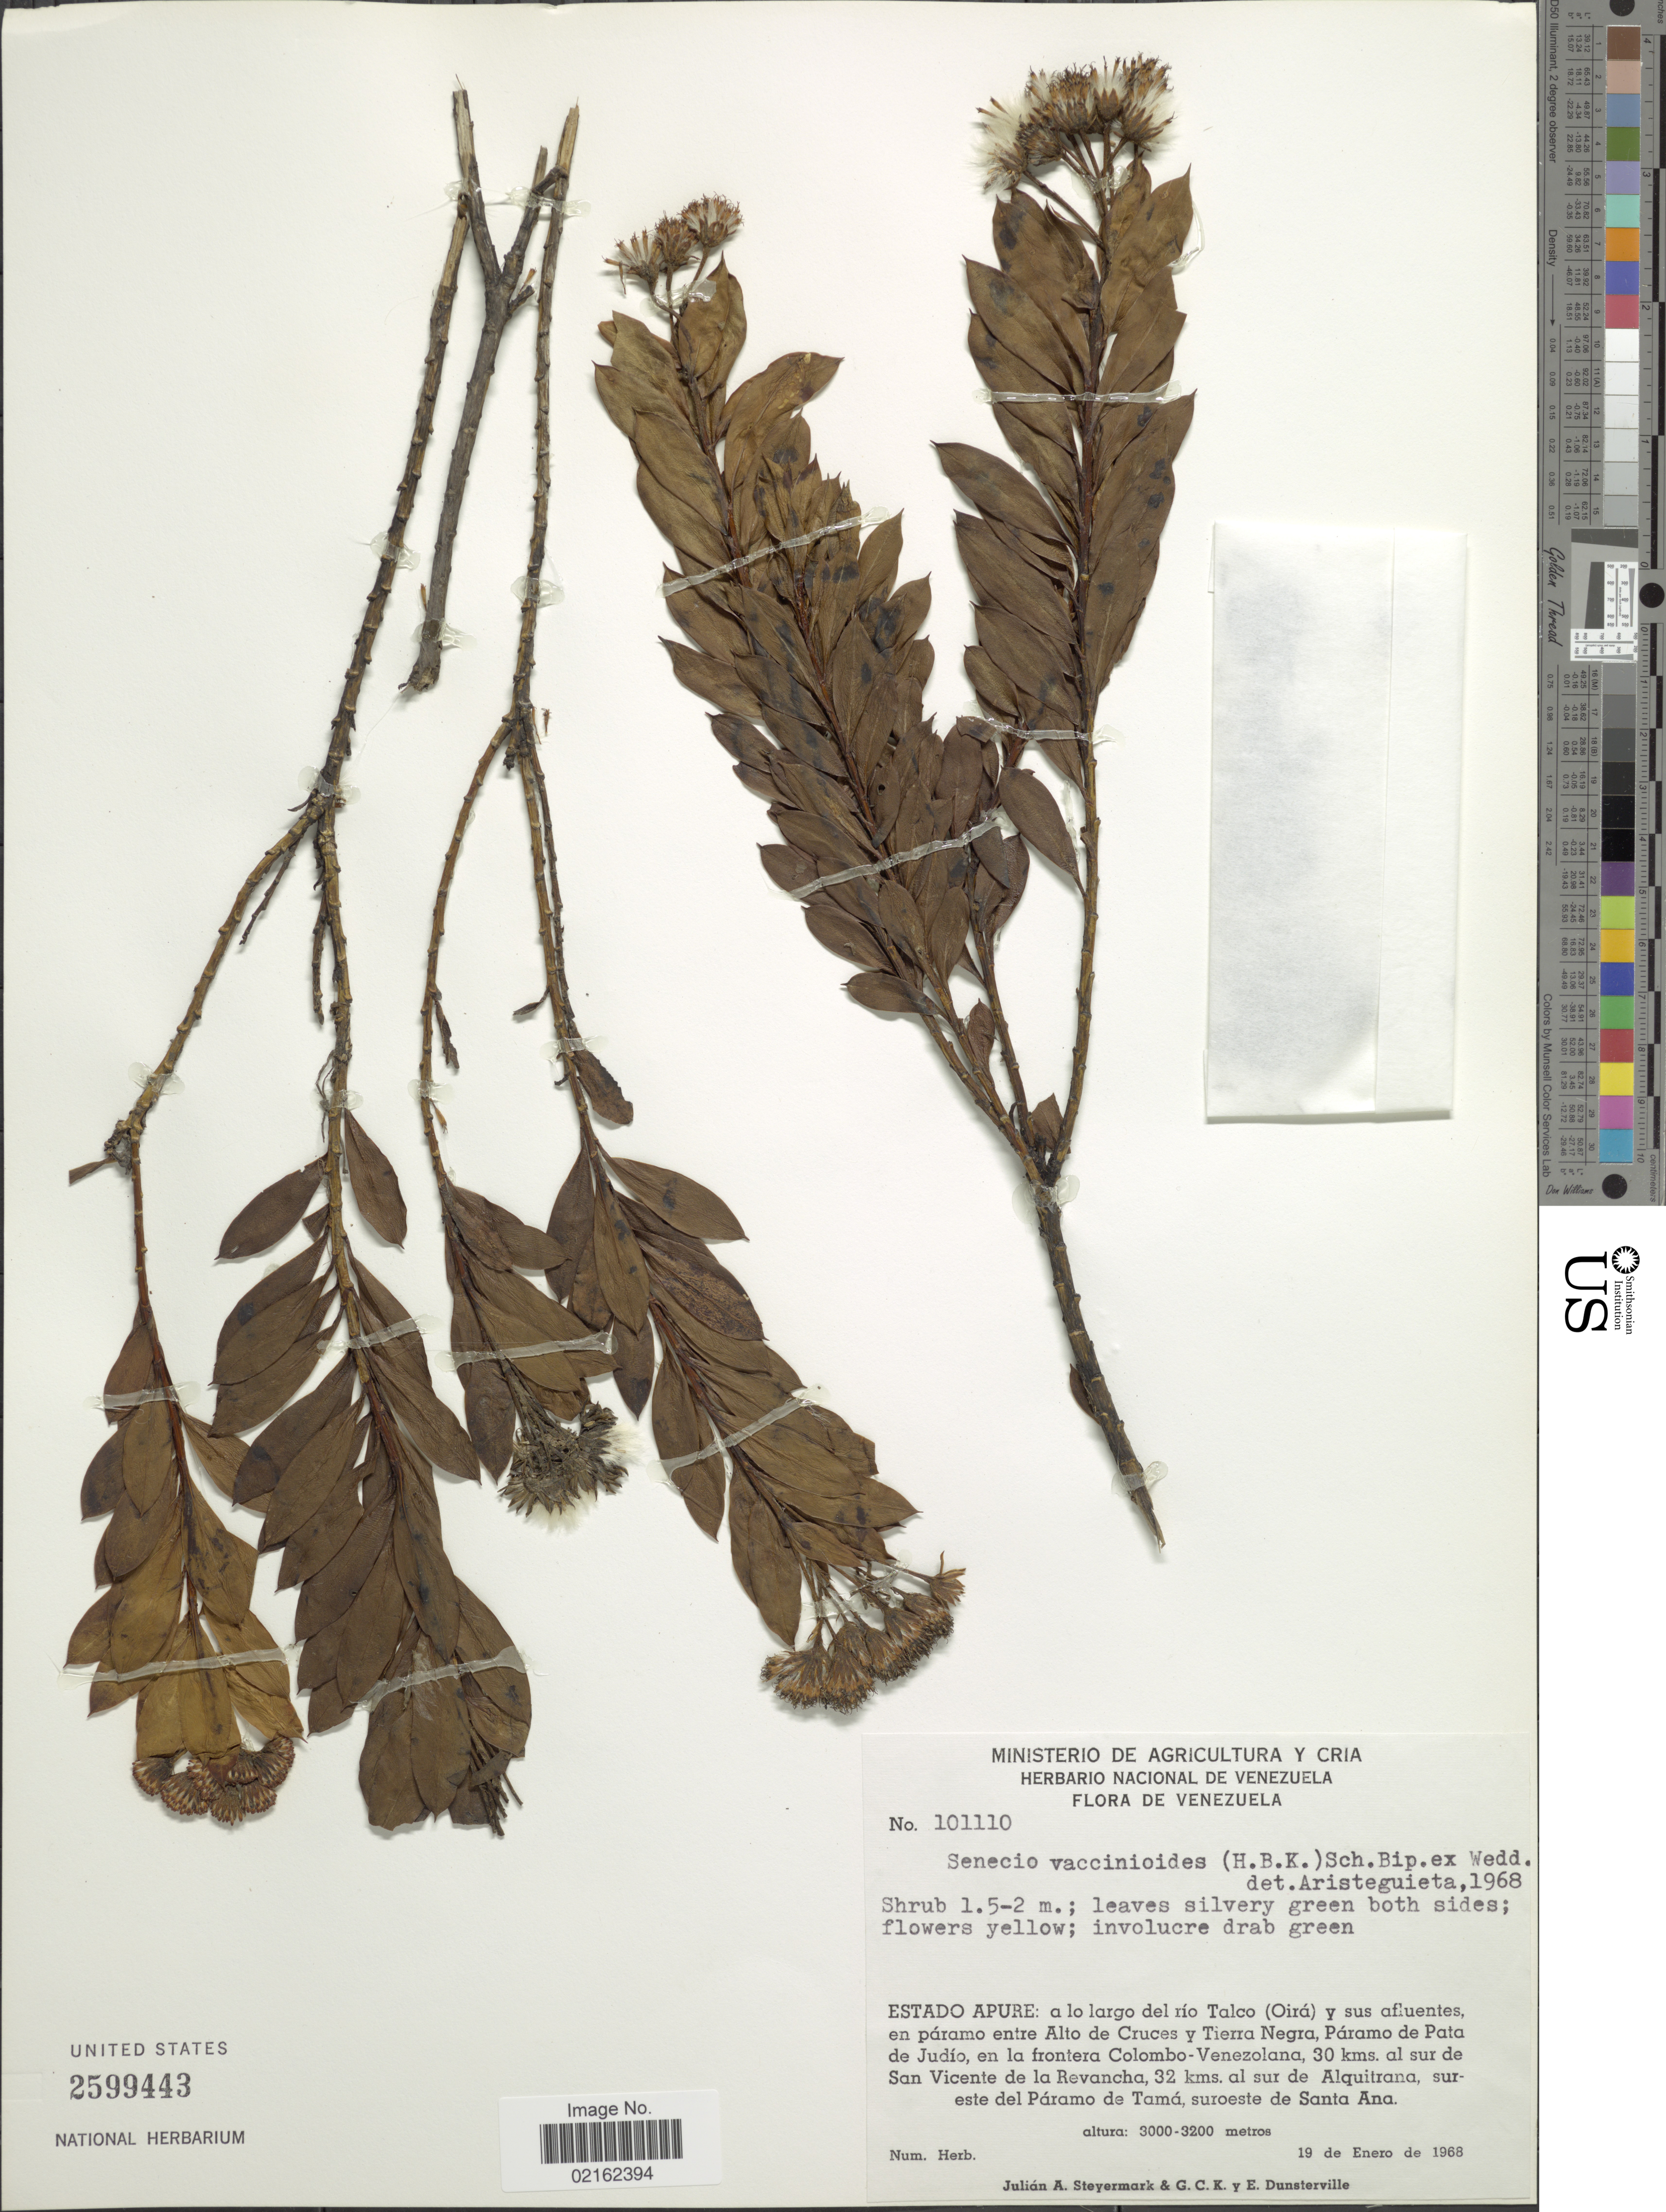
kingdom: Plantae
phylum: Tracheophyta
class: Magnoliopsida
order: Asterales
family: Asteraceae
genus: Pentacalia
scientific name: Pentacalia vaccinioides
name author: (Kunth) Cuatrec.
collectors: J. Steyermark, G. C. K. Dunsterville & E. Dunsterville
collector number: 101110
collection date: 1968-01-19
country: Venezuela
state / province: Apure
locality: A lo largo del rio Talco (Oira) y sus afluentes, en paramo entre Alto de Cruces y Tierra Negra, Paramo de Pata de Judio, en la frontera Colombo-Venezolana, 30 kms al sur de San Vicente de la Revancha, 32 kms al sur de Alquitrana, sureste del Paramo de Tama, suroeste de Santa Ana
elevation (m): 3000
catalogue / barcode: US 2599443